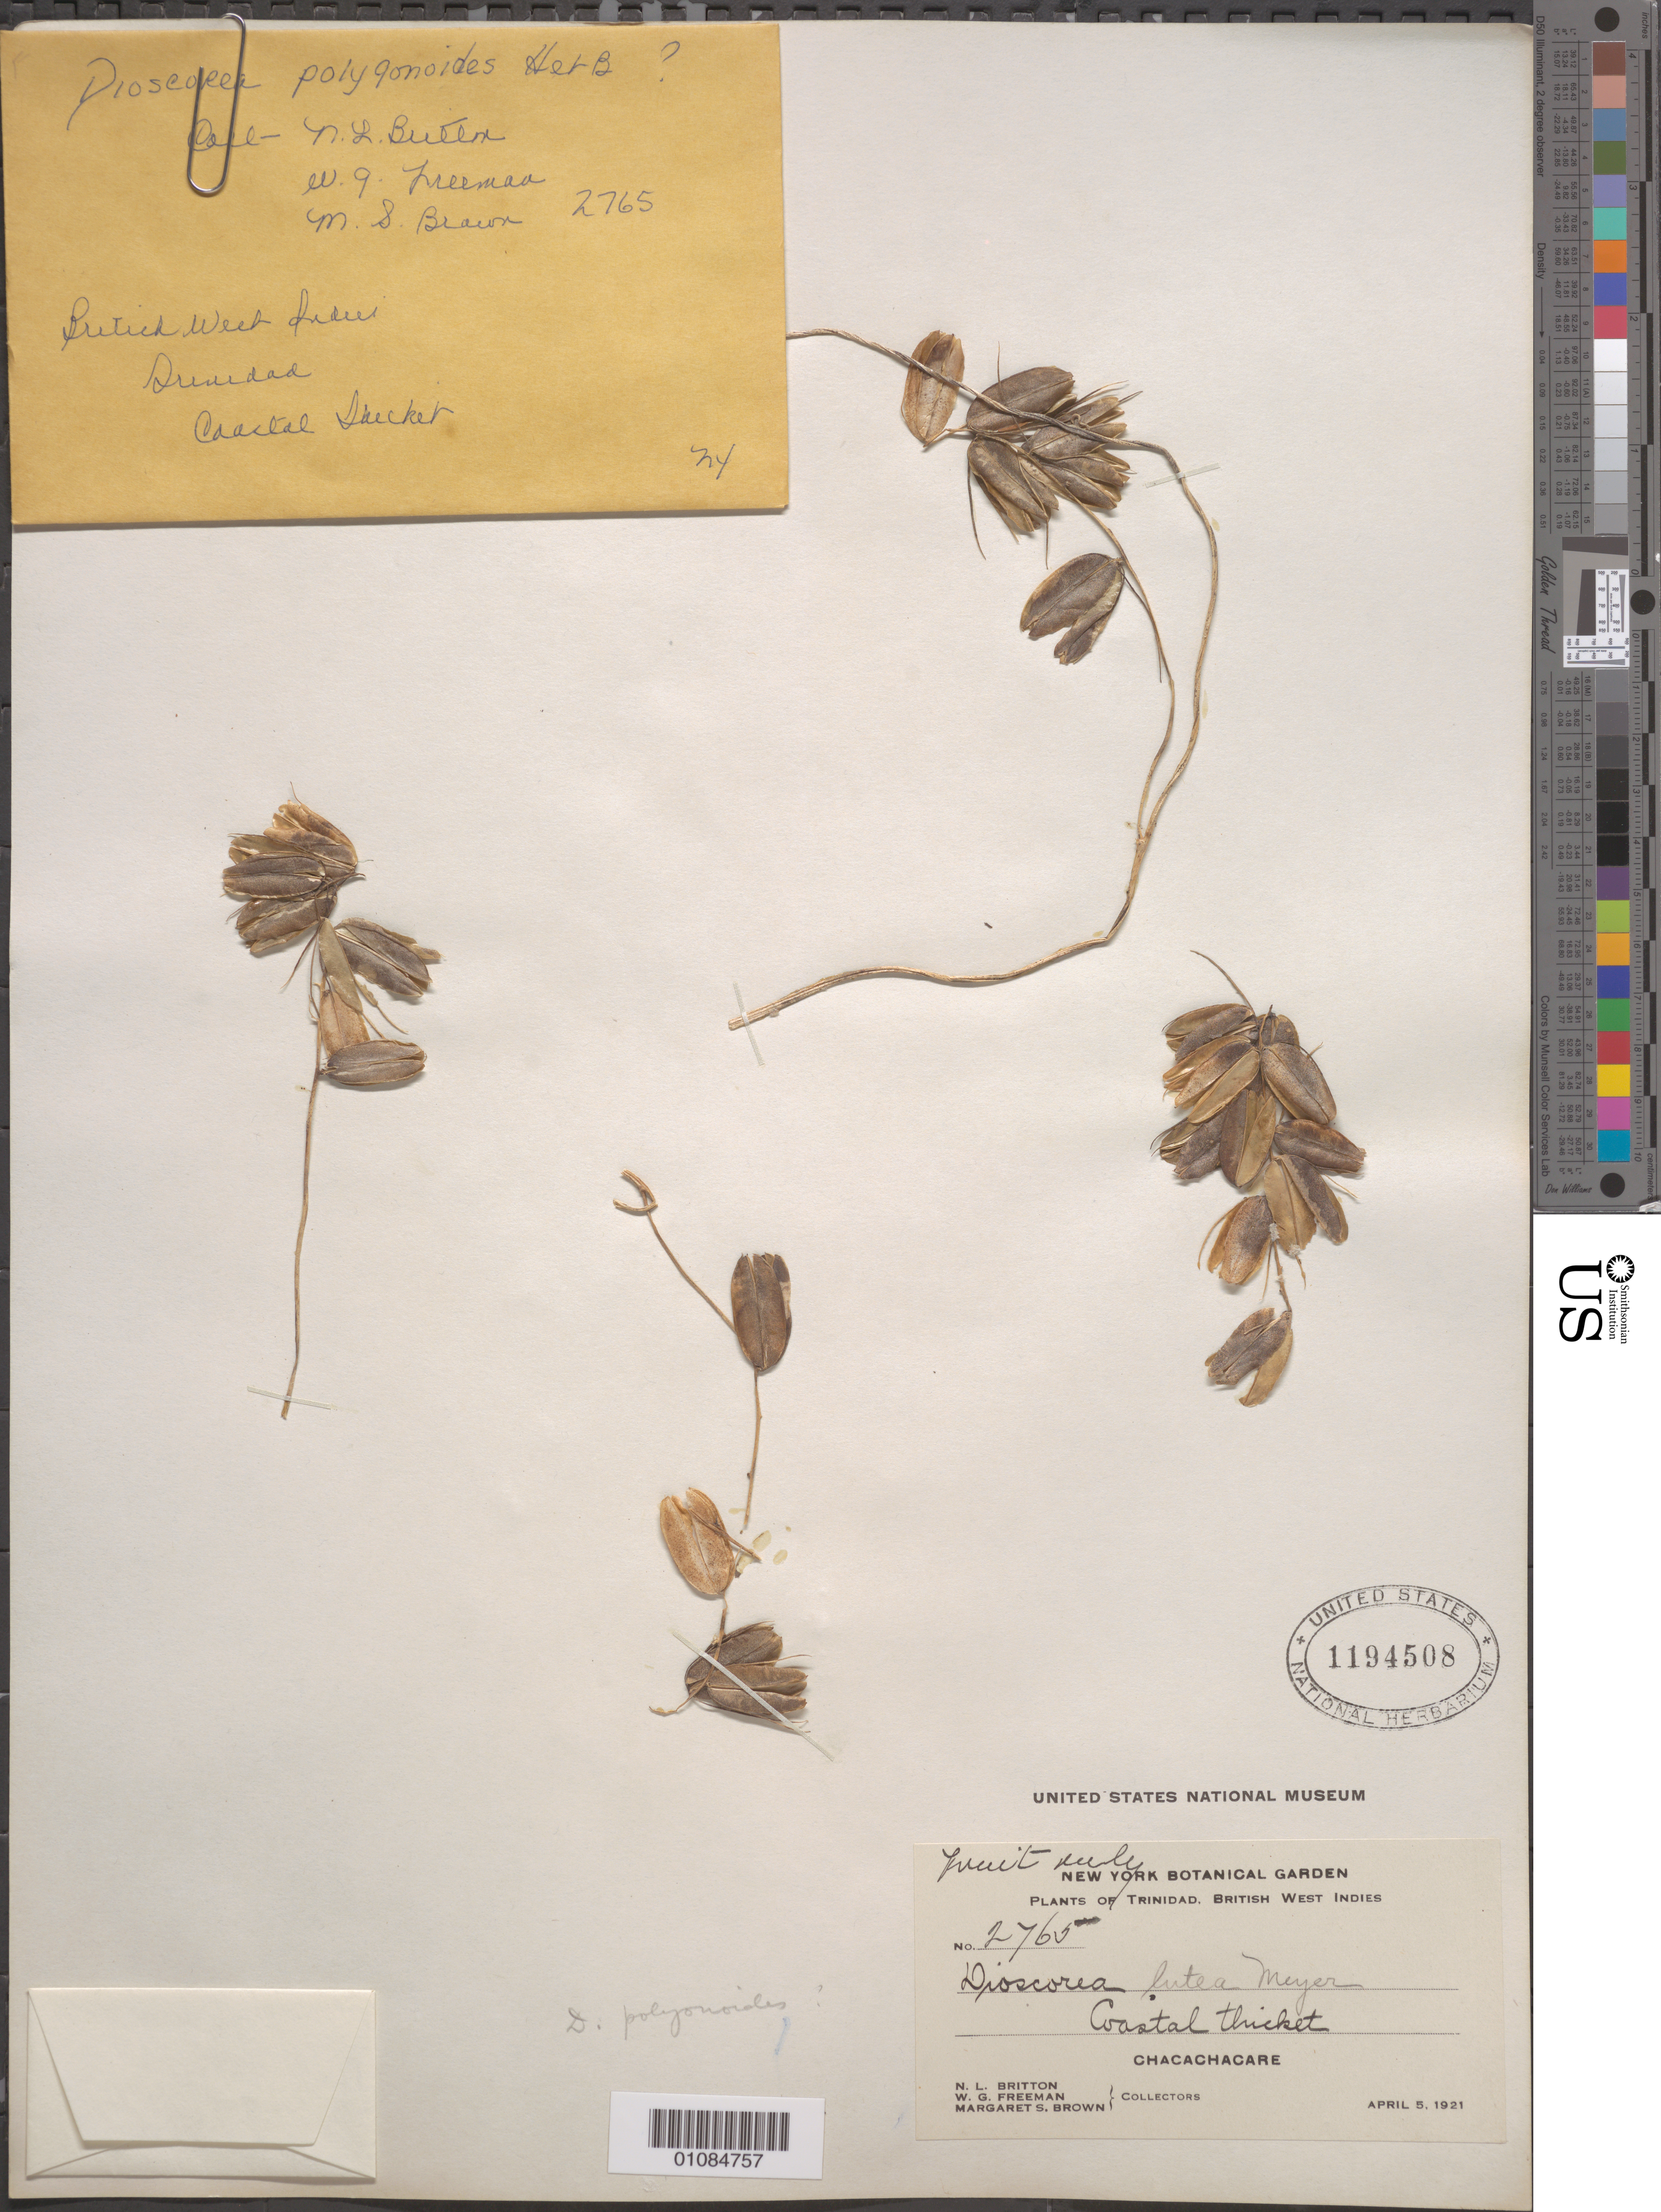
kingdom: Plantae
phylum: Tracheophyta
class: Liliopsida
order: Dioscoreales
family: Dioscoreaceae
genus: Dioscorea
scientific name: Dioscorea polygonoides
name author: Humb. & Bonpl. ex Willd.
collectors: N. Britton, W. Freeman & M. S. Brown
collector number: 2765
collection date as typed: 05 Apr 1921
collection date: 1921-04-05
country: Trinidad and Tobago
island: Chacachacare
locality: Chacachacare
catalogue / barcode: US 1194508